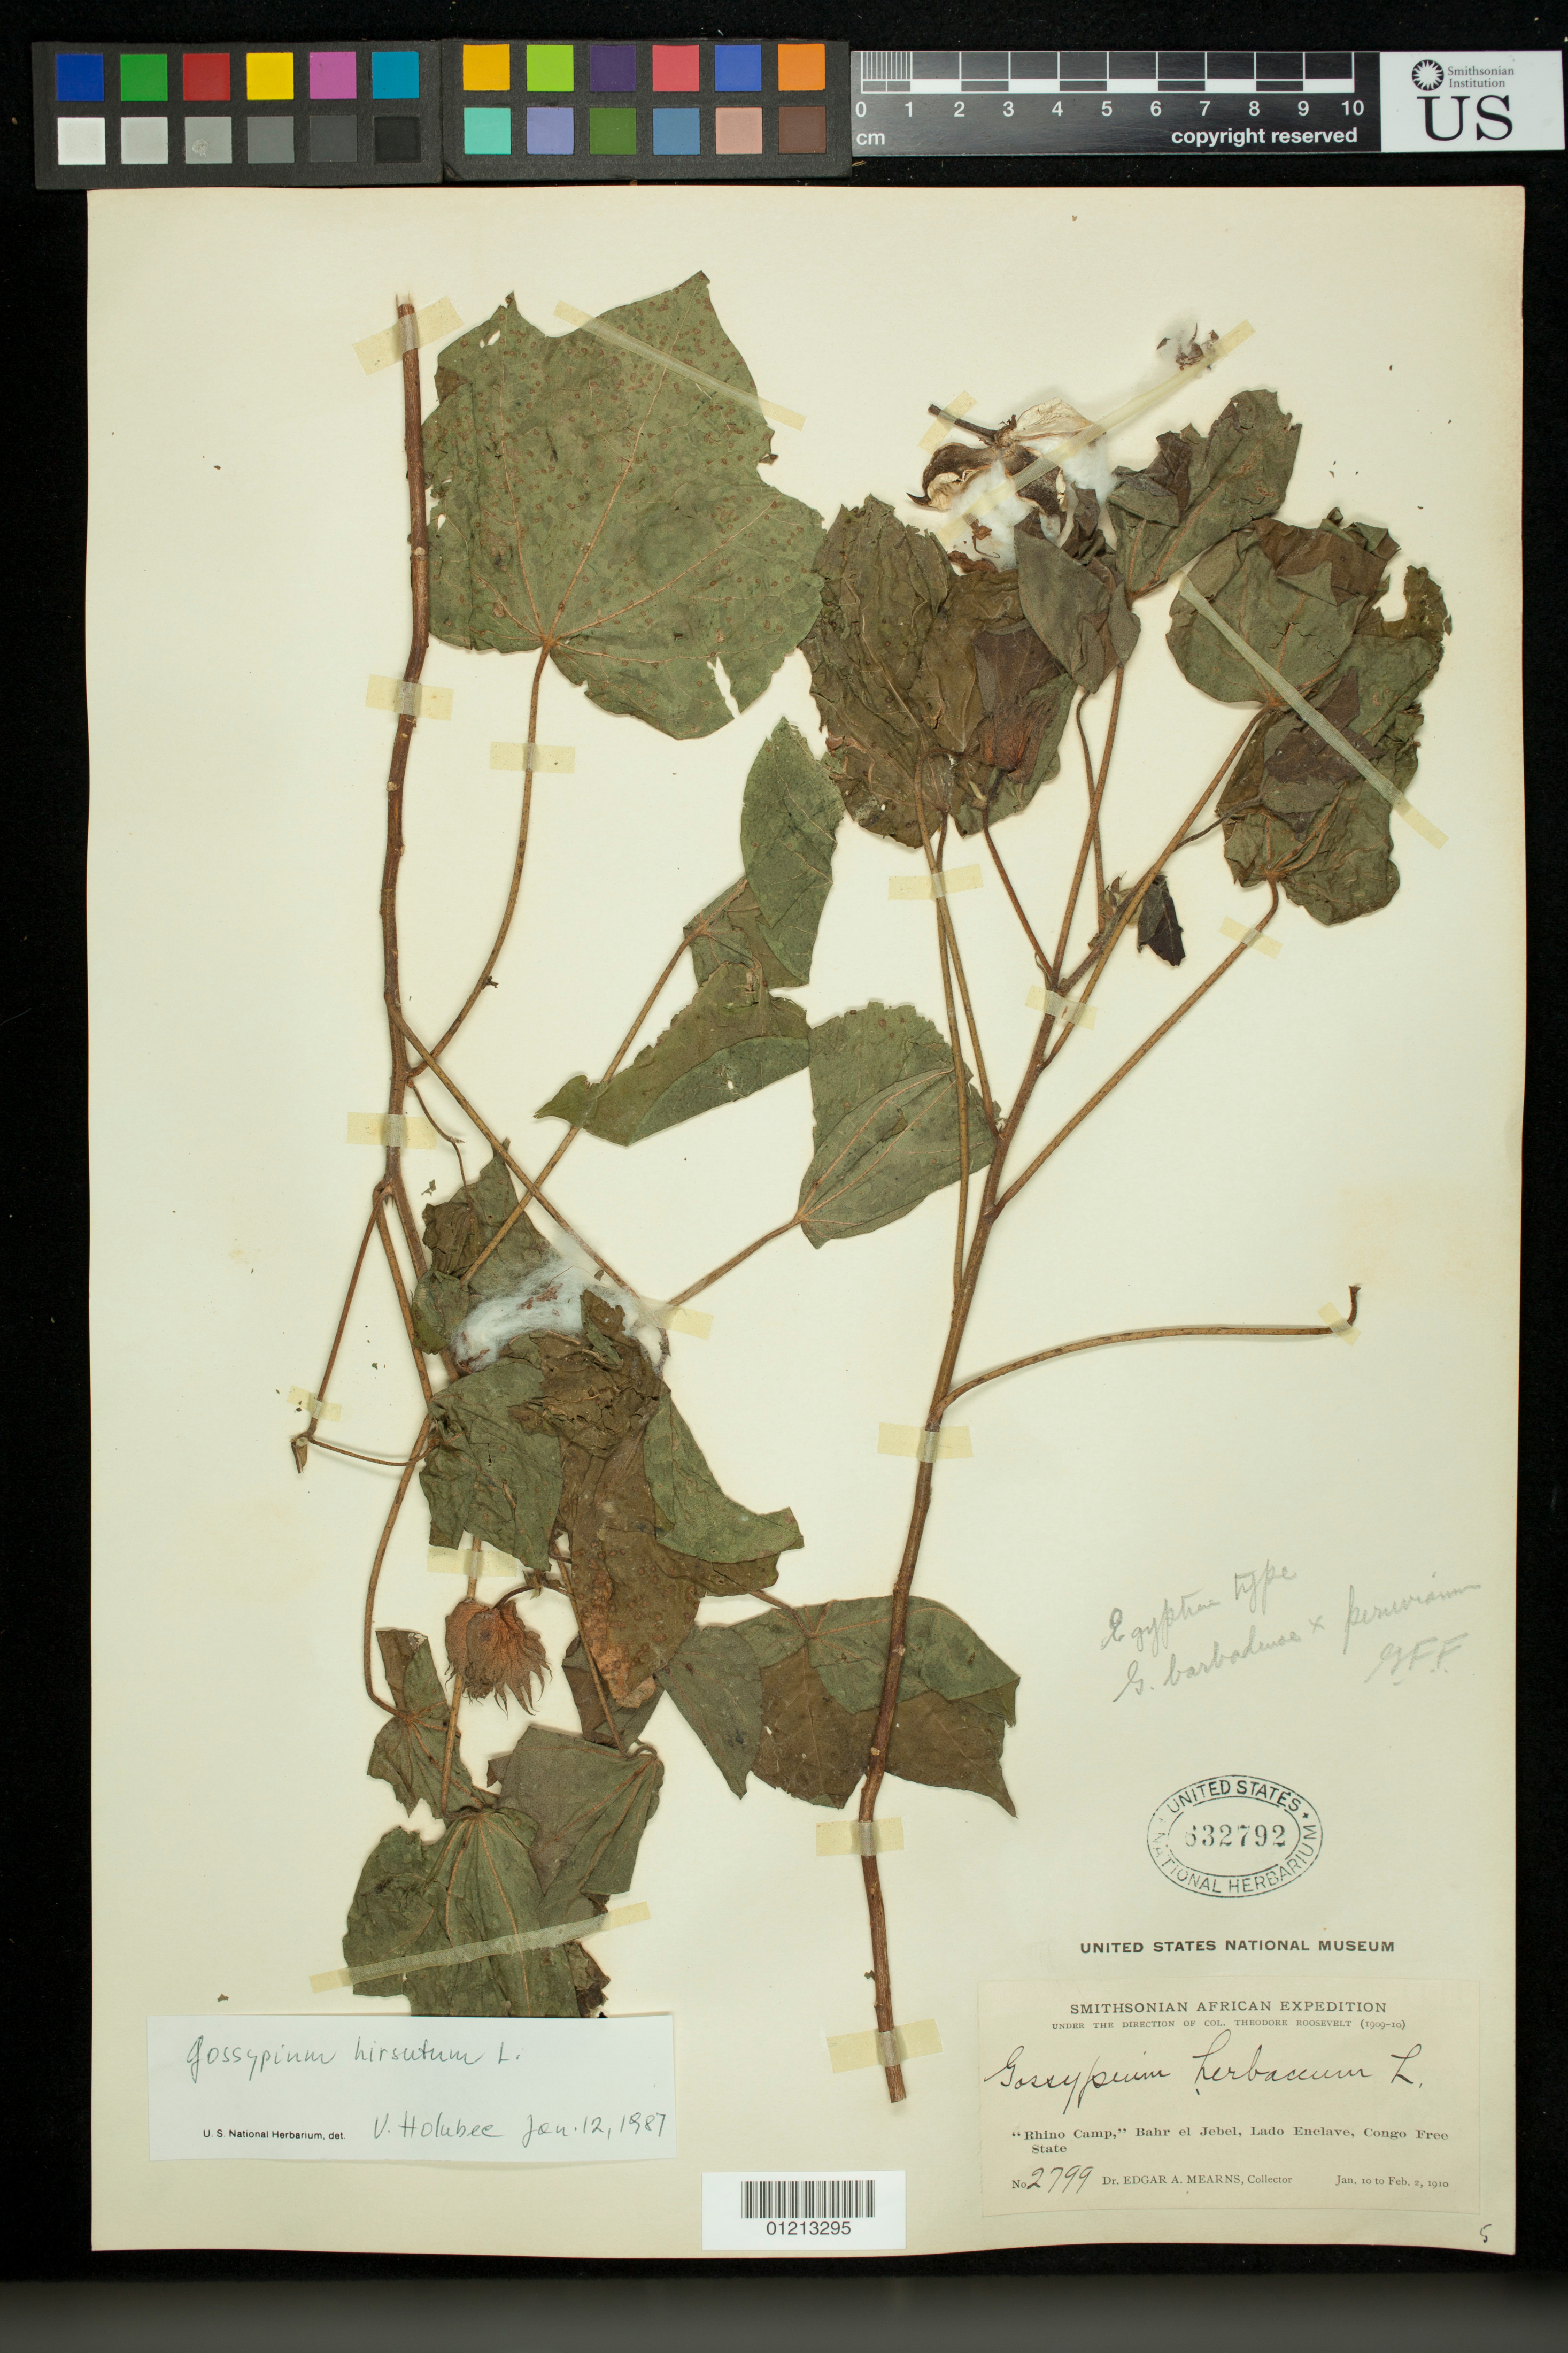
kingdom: Plantae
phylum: Tracheophyta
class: Magnoliopsida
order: Malvales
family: Malvaceae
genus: Gossypium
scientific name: Gossypium herbaceum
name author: L.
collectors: E. A. Mearns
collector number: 2799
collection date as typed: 10 Jan 1910 to 02 Feb 1910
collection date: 1910-01-10/1910-02-02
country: South Sudan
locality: "Rhino Camp," Bahr el Jebel, Lado Enclave, Congo Free State.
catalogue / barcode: US 632792